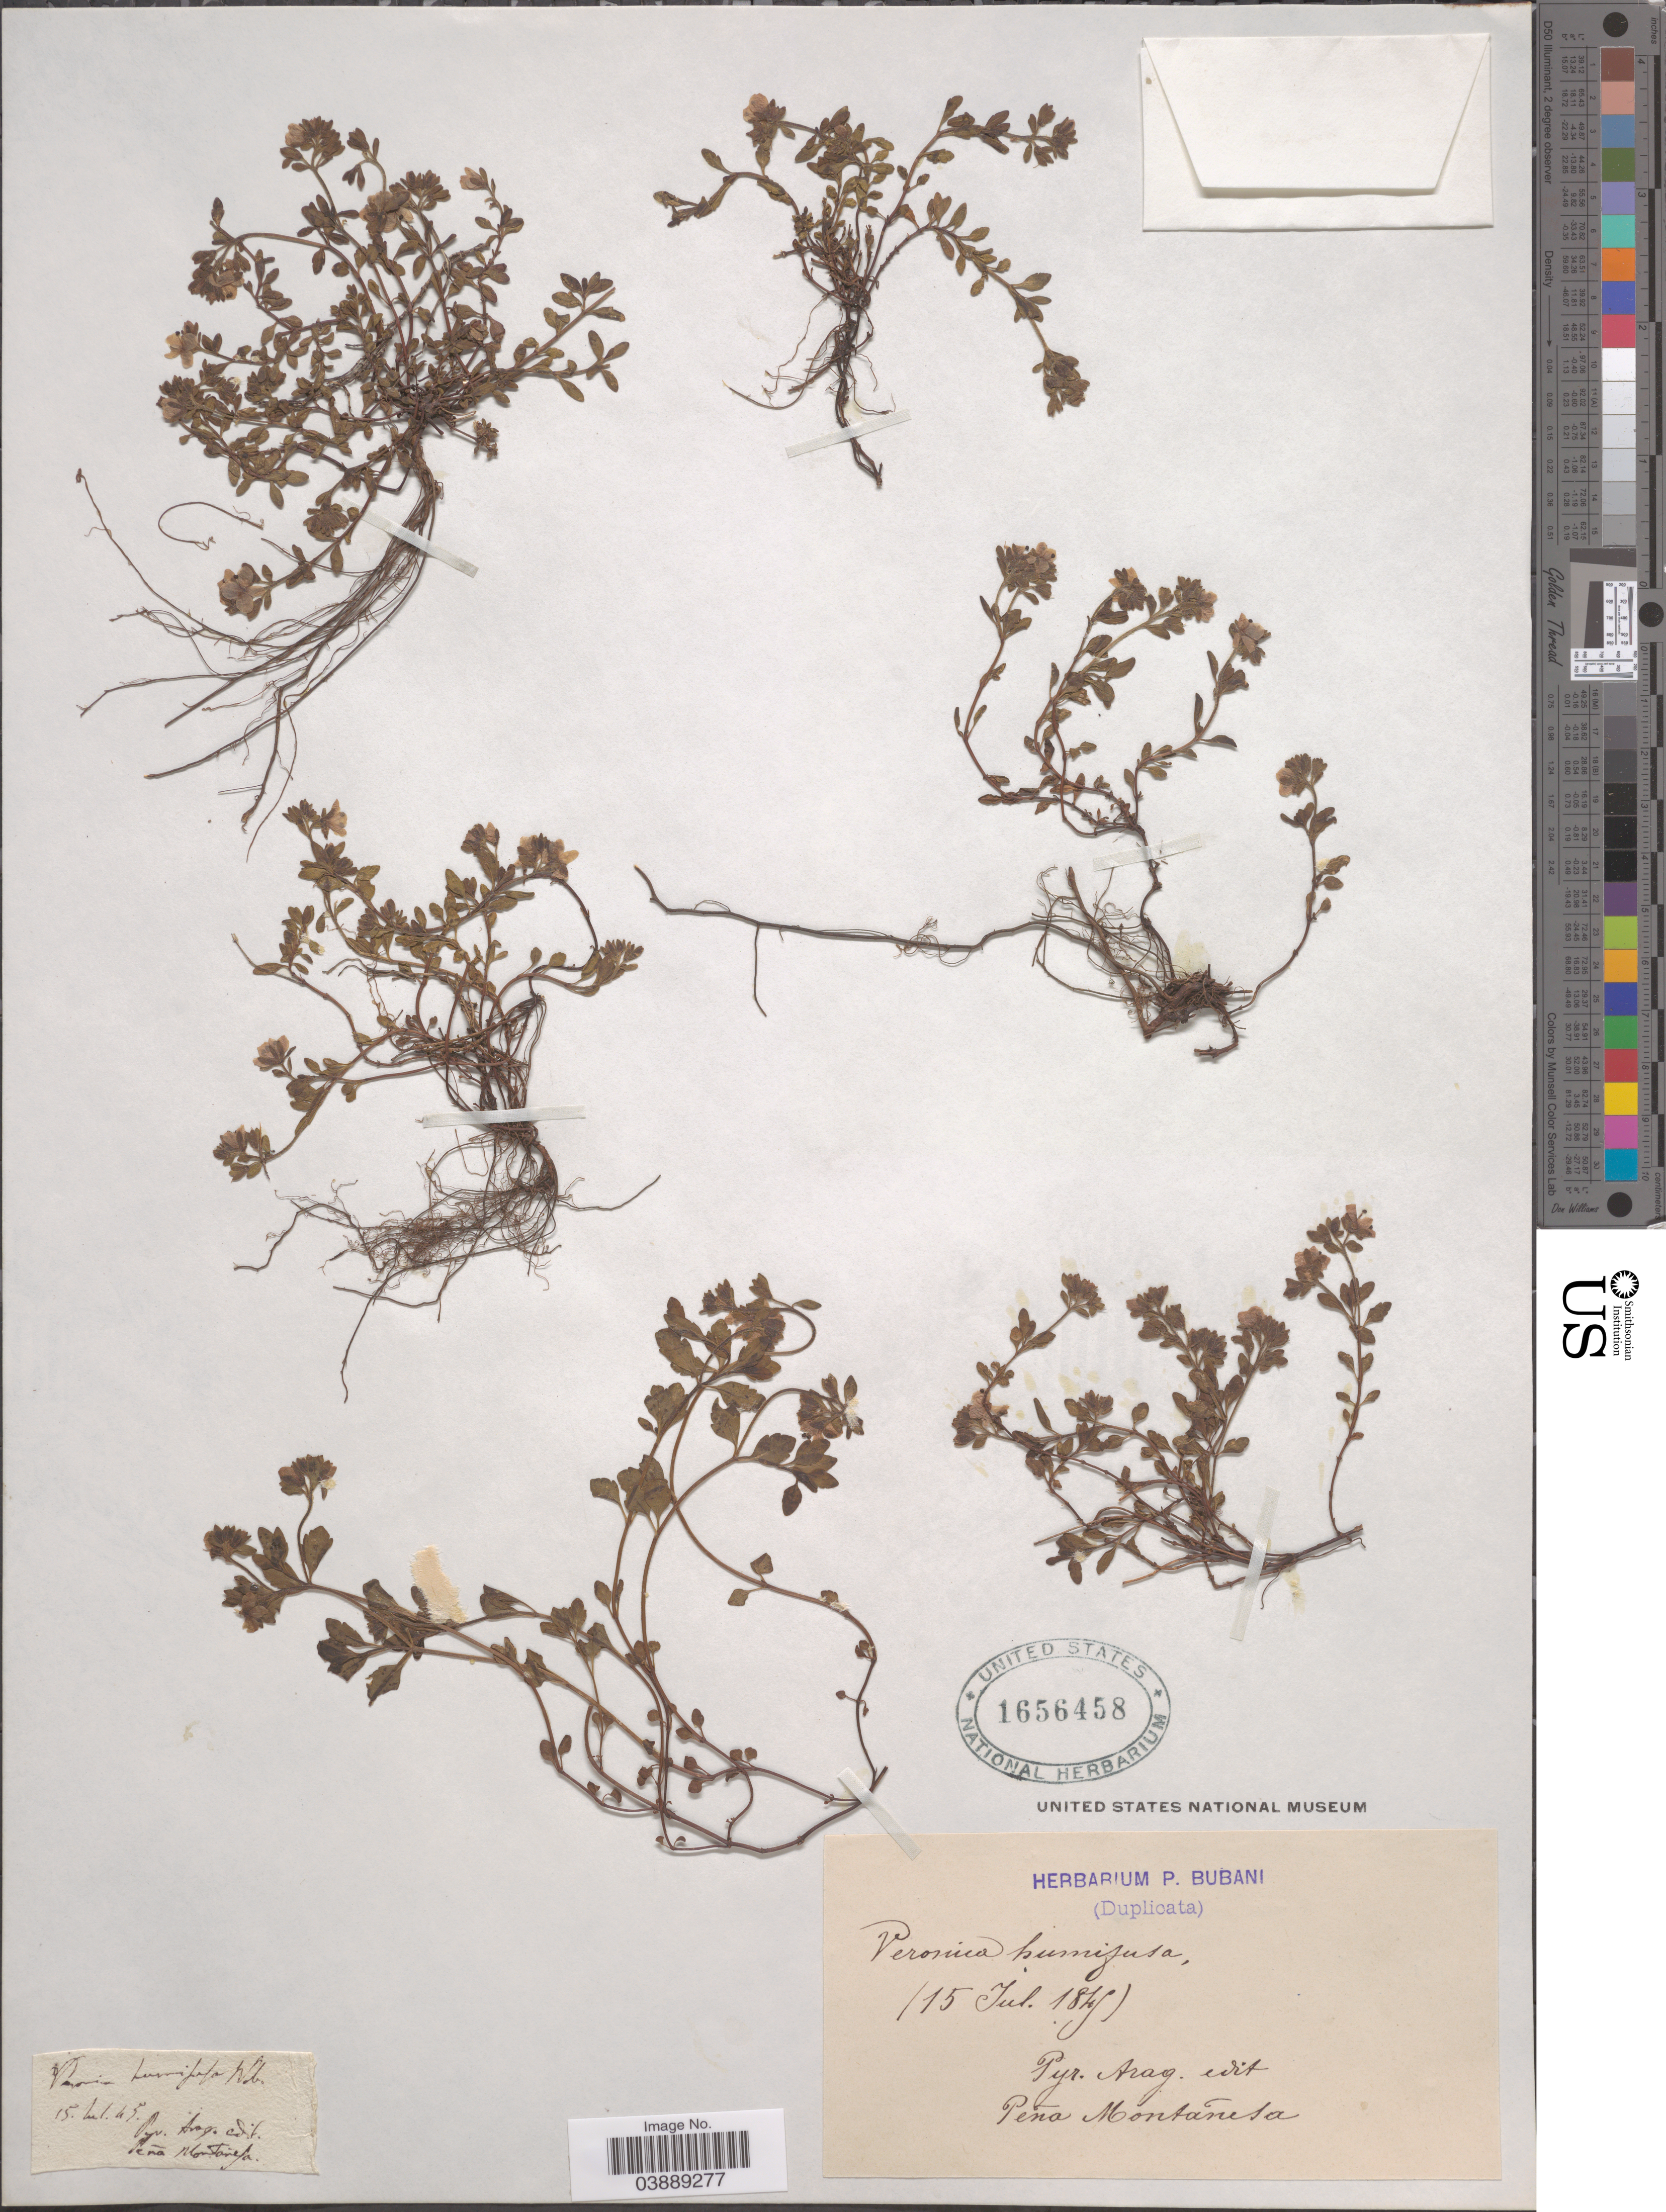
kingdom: Plantae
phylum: Tracheophyta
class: Magnoliopsida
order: Lamiales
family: Plantaginaceae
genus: Veronica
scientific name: Veronica humifusa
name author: Dicks. ex With.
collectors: ex herb. P. Bubani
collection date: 1845-07-15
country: France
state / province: Occitanie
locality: Pyr. Arag. wit. Peña Montanesa.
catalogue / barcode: US 1656458